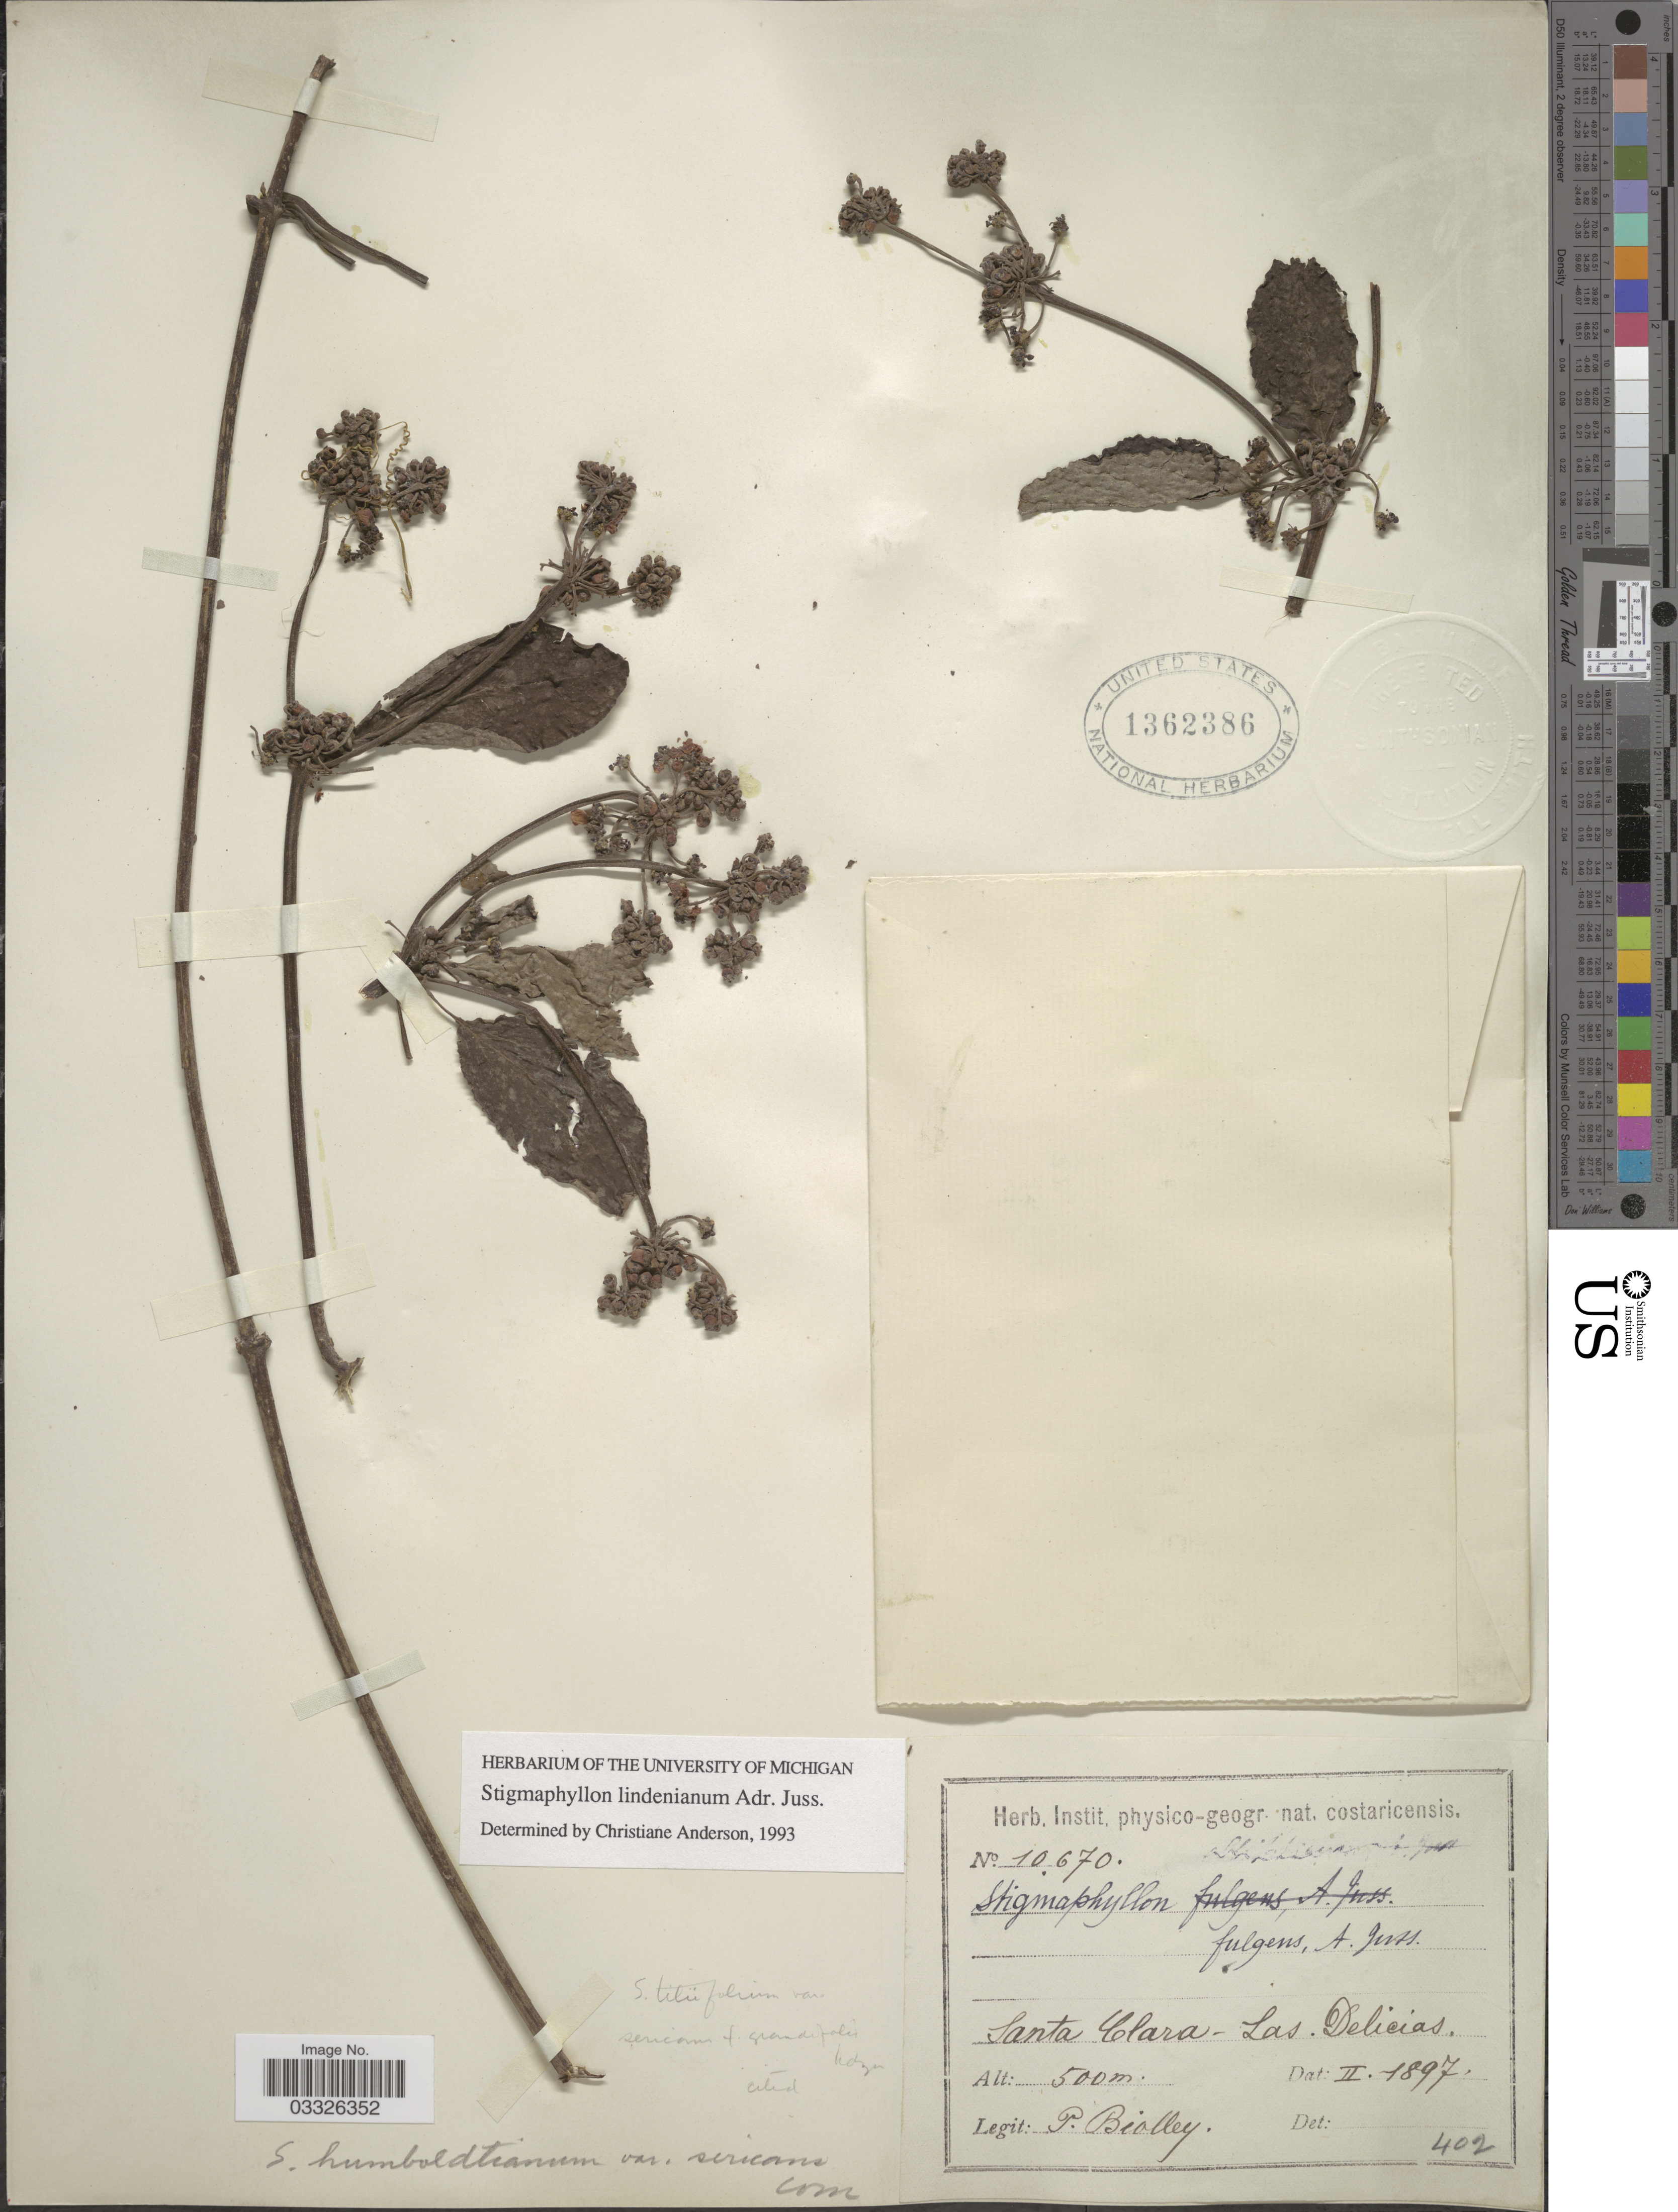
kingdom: Plantae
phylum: Tracheophyta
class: Magnoliopsida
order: Malpighiales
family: Malpighiaceae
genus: Stigmaphyllon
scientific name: Stigmaphyllon lindenianum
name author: A. Juss.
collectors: P. Biolley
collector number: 10670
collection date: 1897-02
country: Costa Rica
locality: Santa Clara - Las. Delicias.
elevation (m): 500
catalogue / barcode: US 1362386